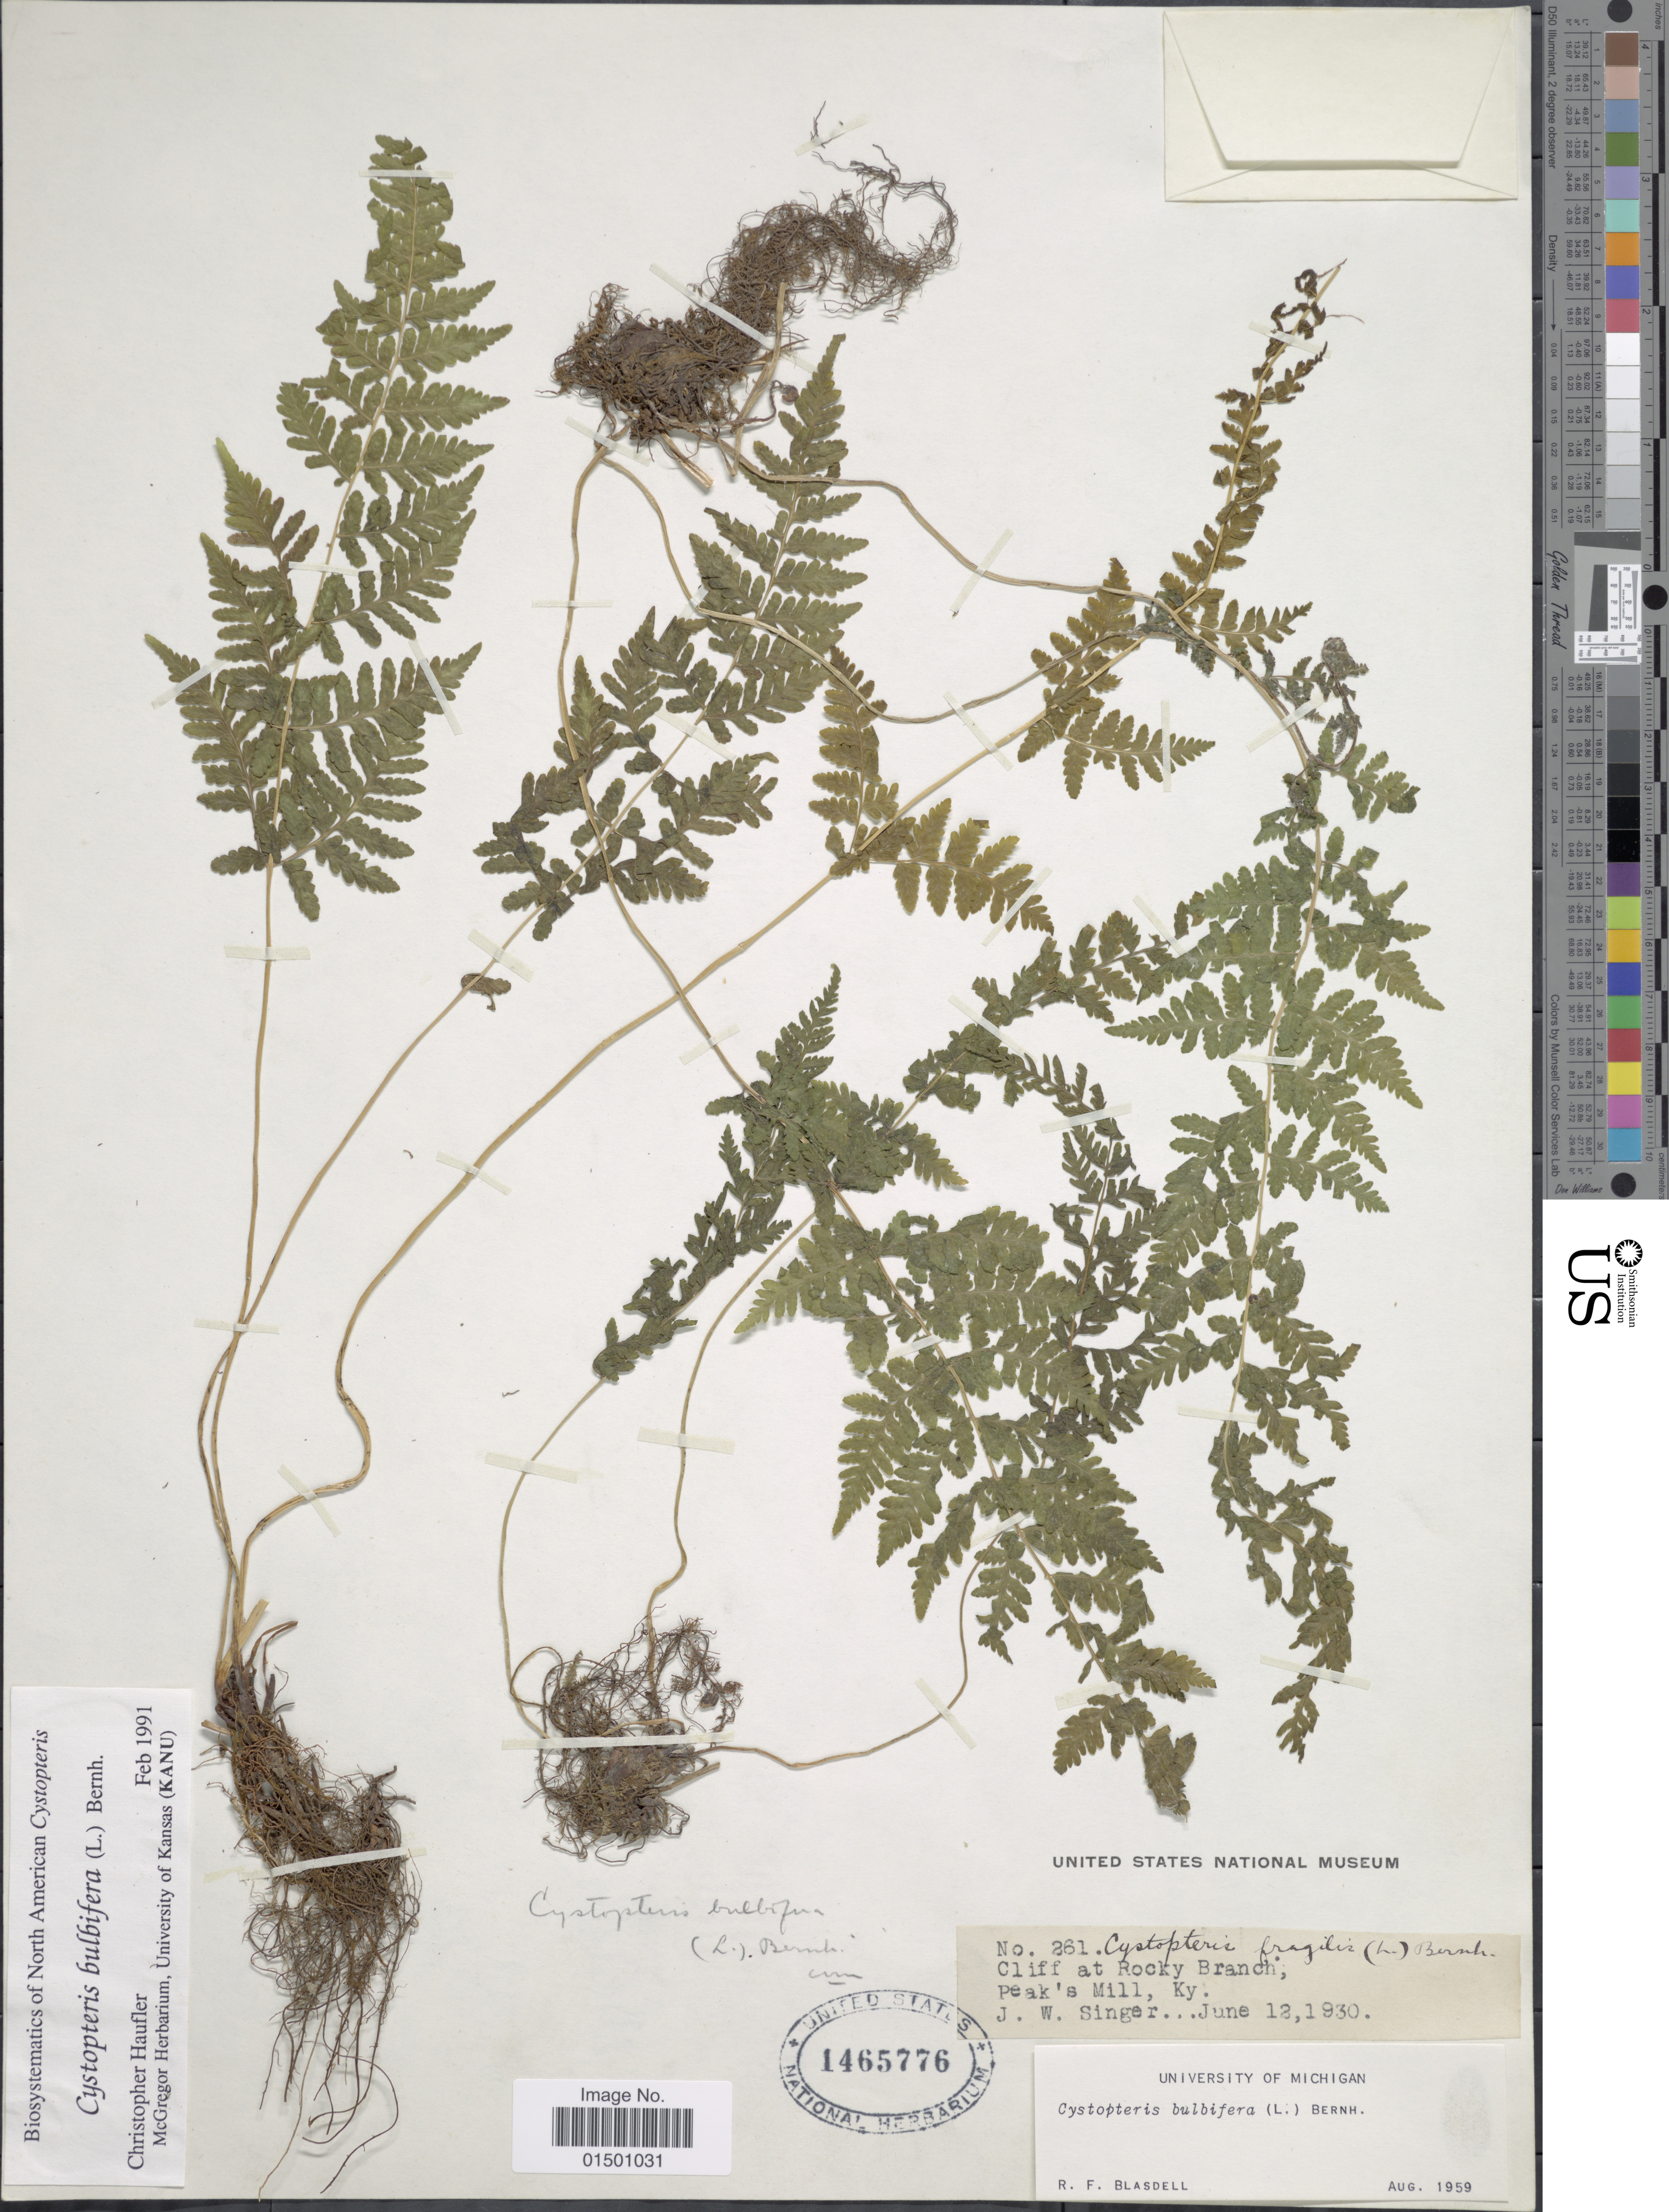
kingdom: Plantae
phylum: Tracheophyta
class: Polypodiopsida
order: Polypodiales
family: Cystopteridaceae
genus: Cystopteris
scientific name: Cystopteris bulbifera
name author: (L.) Bernh.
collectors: J. EW. Singer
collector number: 261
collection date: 1930-06-12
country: United States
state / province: Kentucky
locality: Cliff at Rocky Branch, Peak's Mill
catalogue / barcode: US 1465776